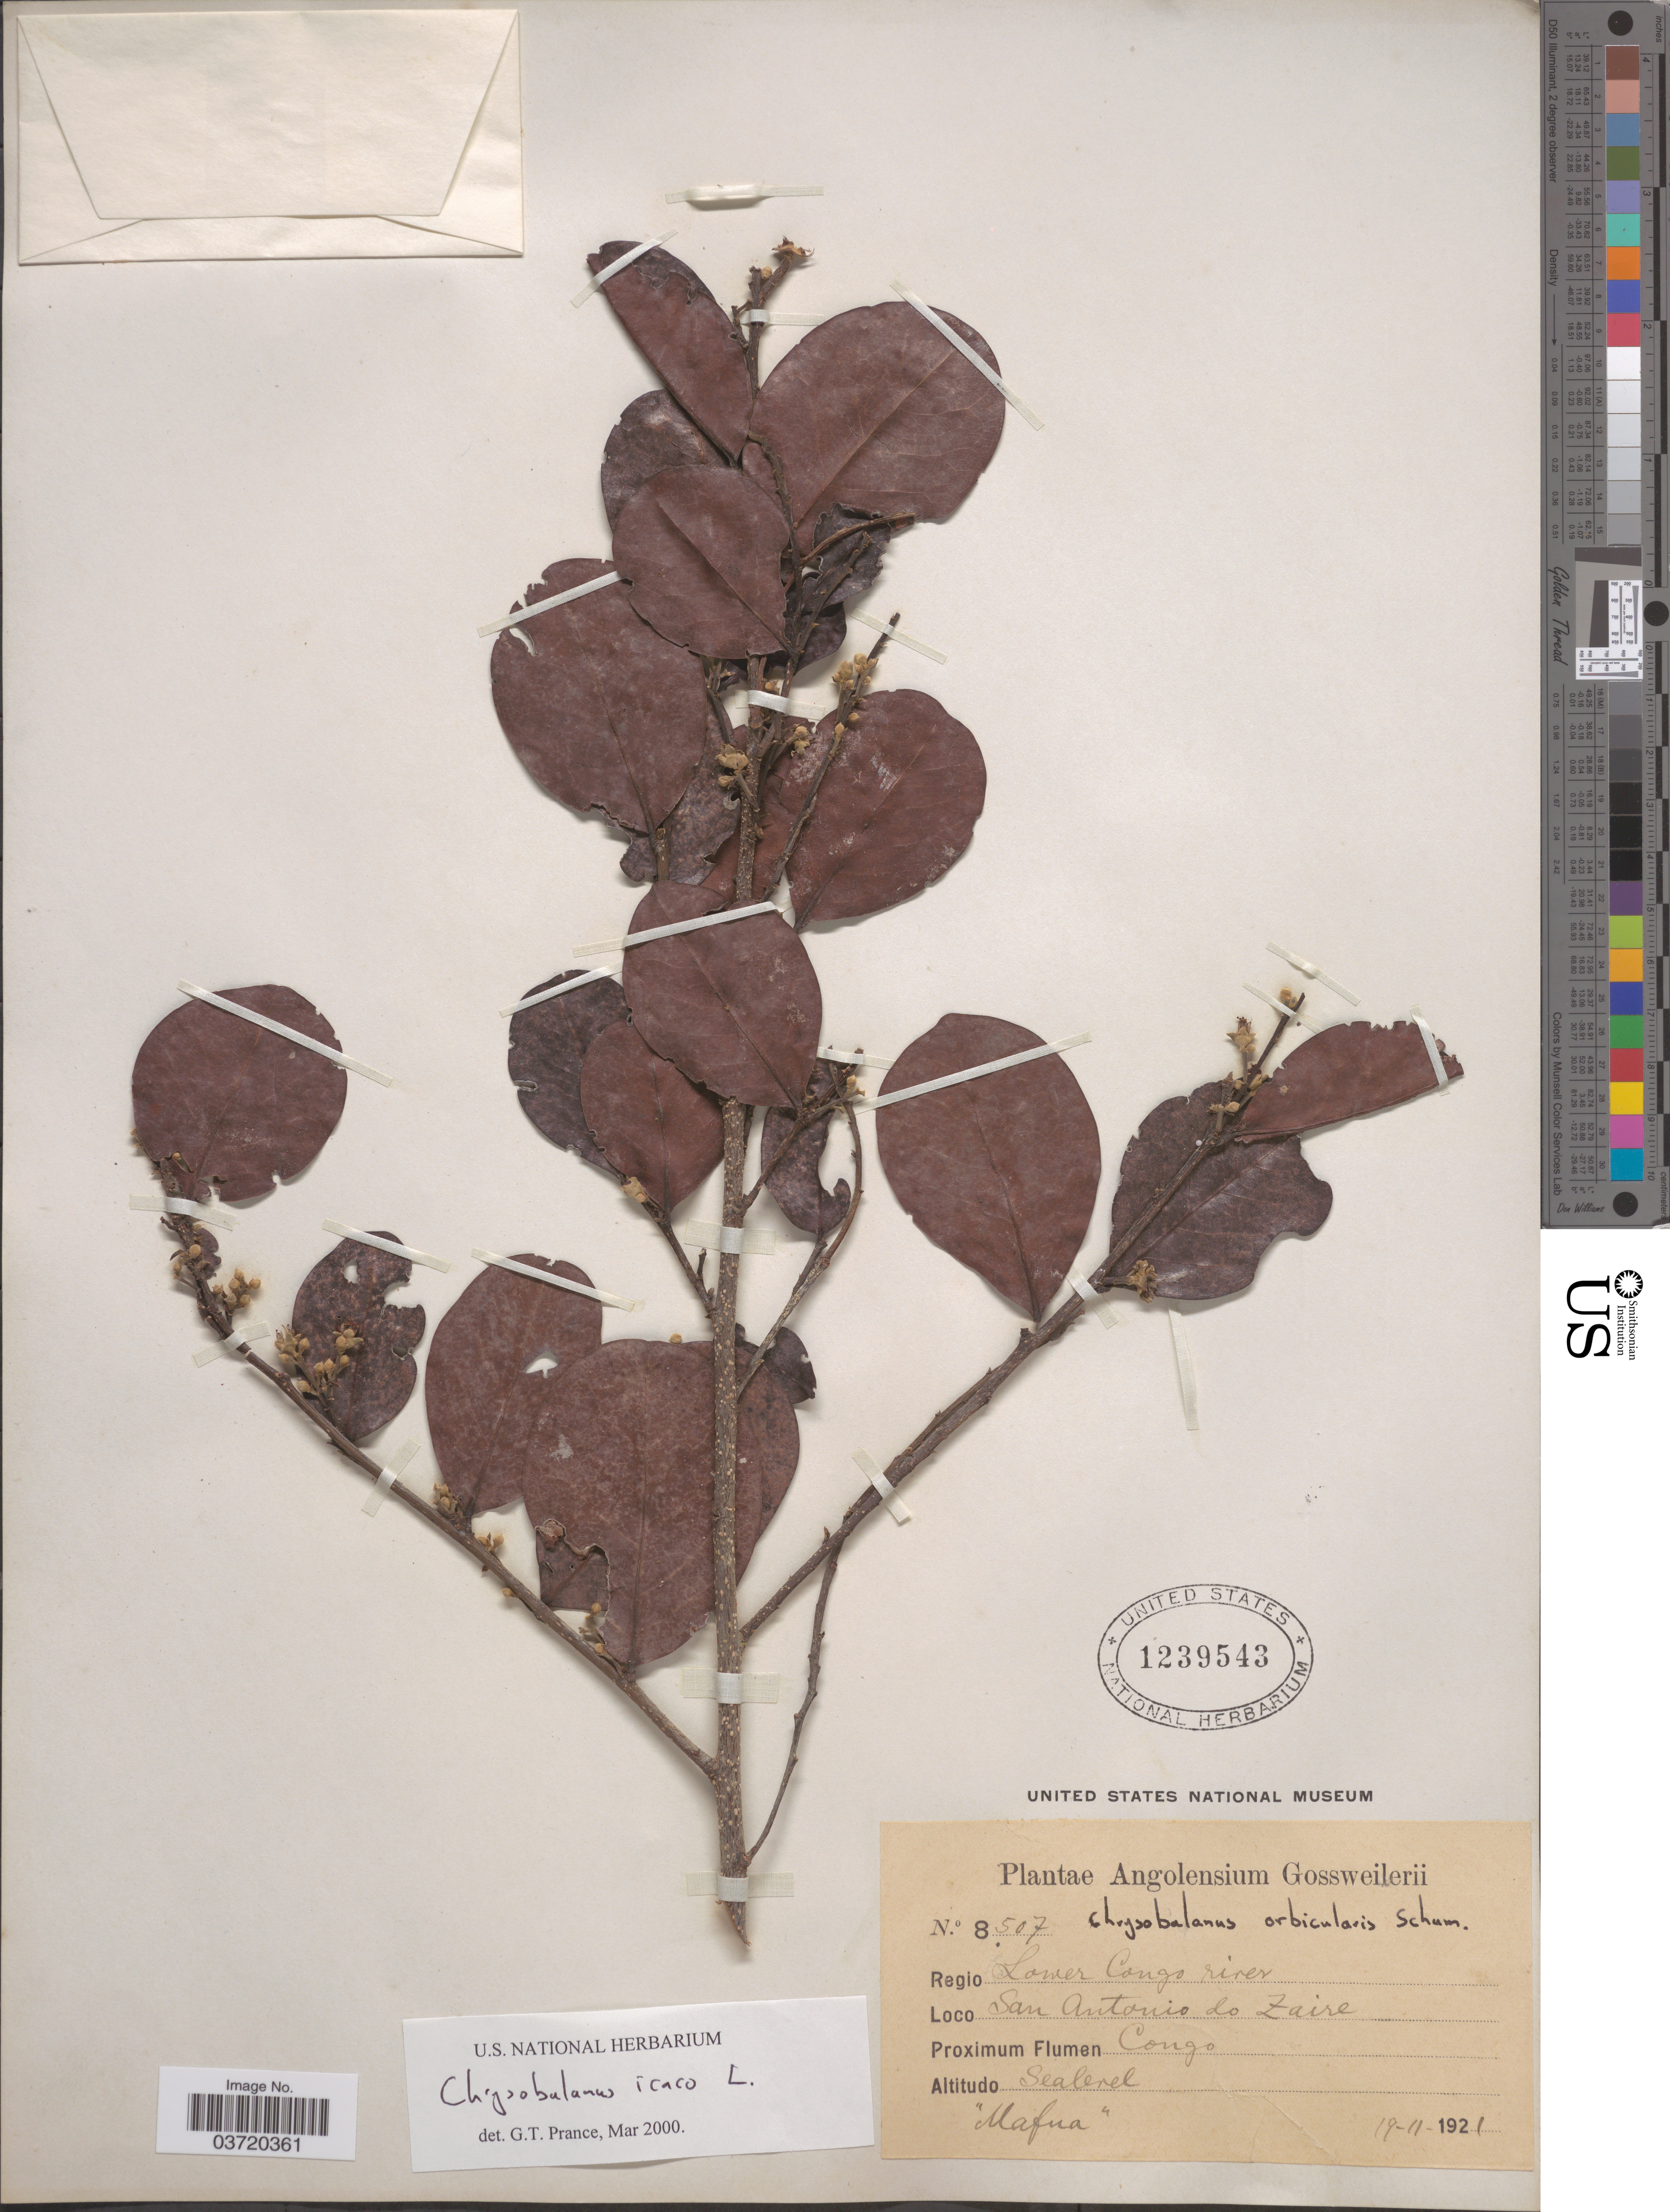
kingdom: Plantae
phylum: Tracheophyta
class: Magnoliopsida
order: Malpighiales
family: Chrysobalanaceae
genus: Chrysobalanus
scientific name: Chrysobalanus orbicularis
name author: Schumach.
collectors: -. Gossweiler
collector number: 8507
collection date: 1921-11-19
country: Angola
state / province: Zaire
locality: Regio Lower Congo river. San Antonio do Zaire. Proximum Flumen Congo.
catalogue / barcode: US 1239543